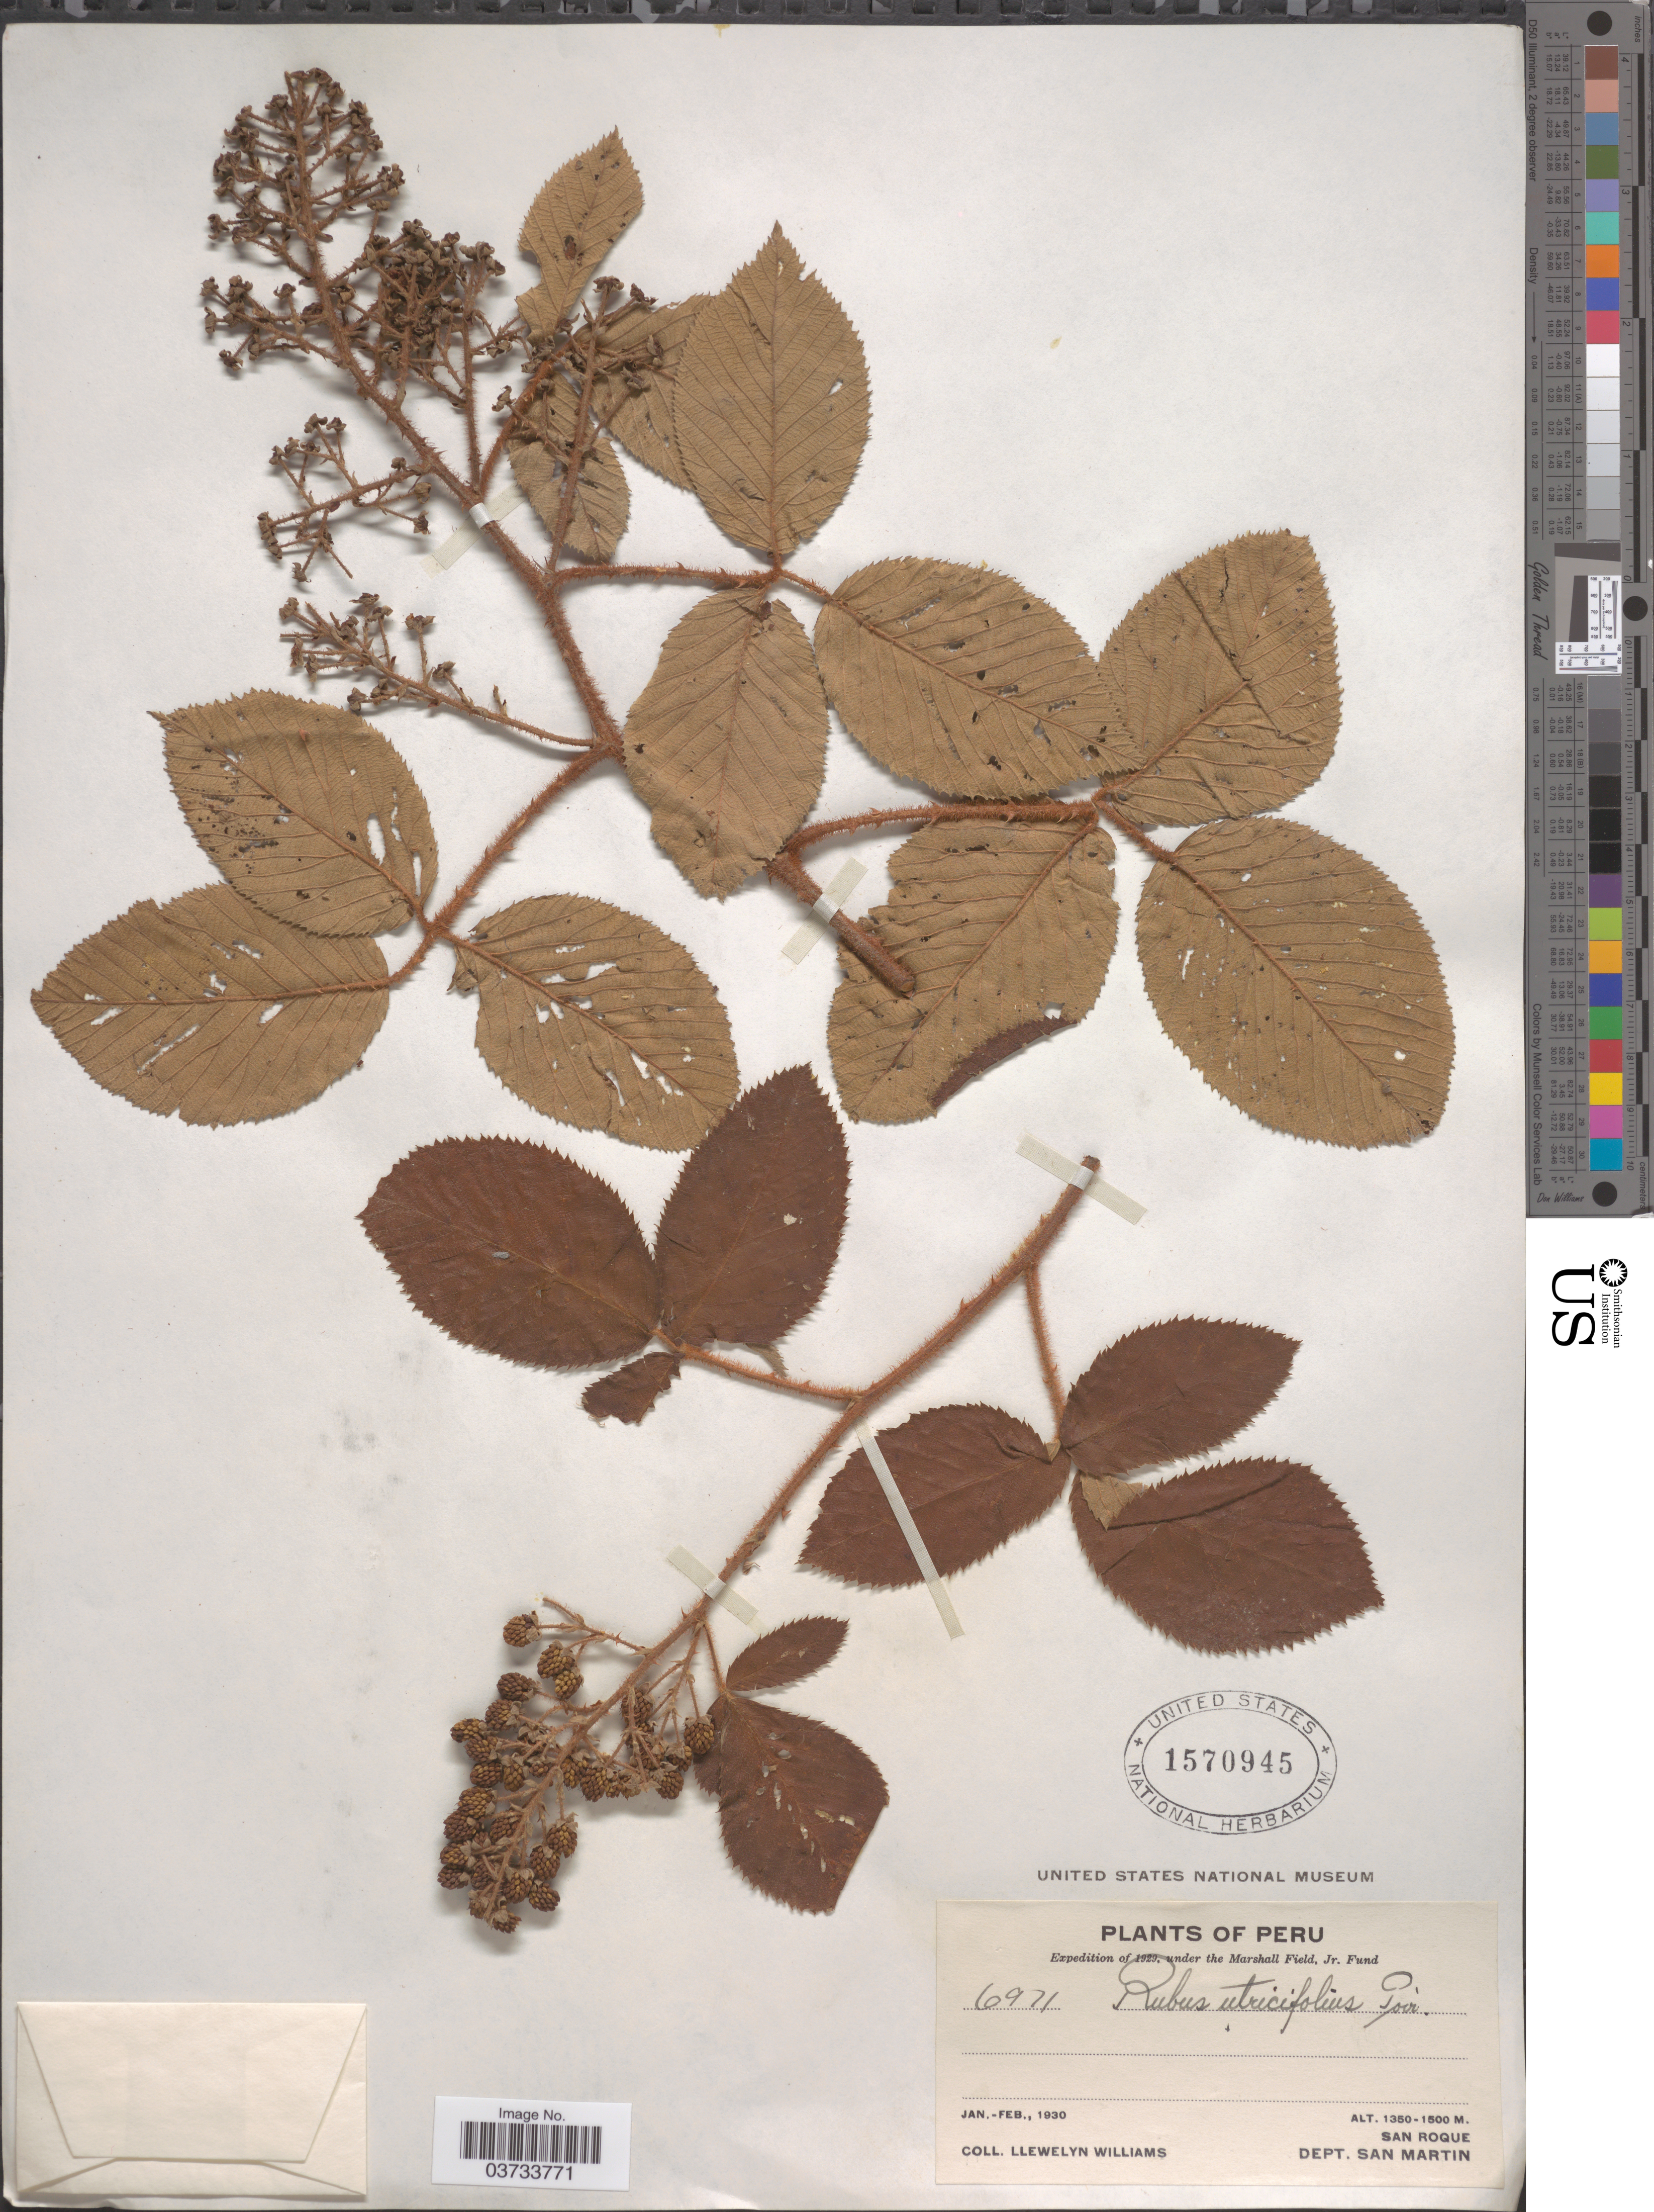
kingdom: Plantae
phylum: Tracheophyta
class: Magnoliopsida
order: Rosales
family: Rosaceae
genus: Rubus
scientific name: Rubus urticifolius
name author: Poir.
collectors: Ll. Williams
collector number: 6971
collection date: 1930-01/1930-02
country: Peru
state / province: San Martín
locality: San Roque, Dept. San Martin.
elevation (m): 1350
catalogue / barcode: US 1570945